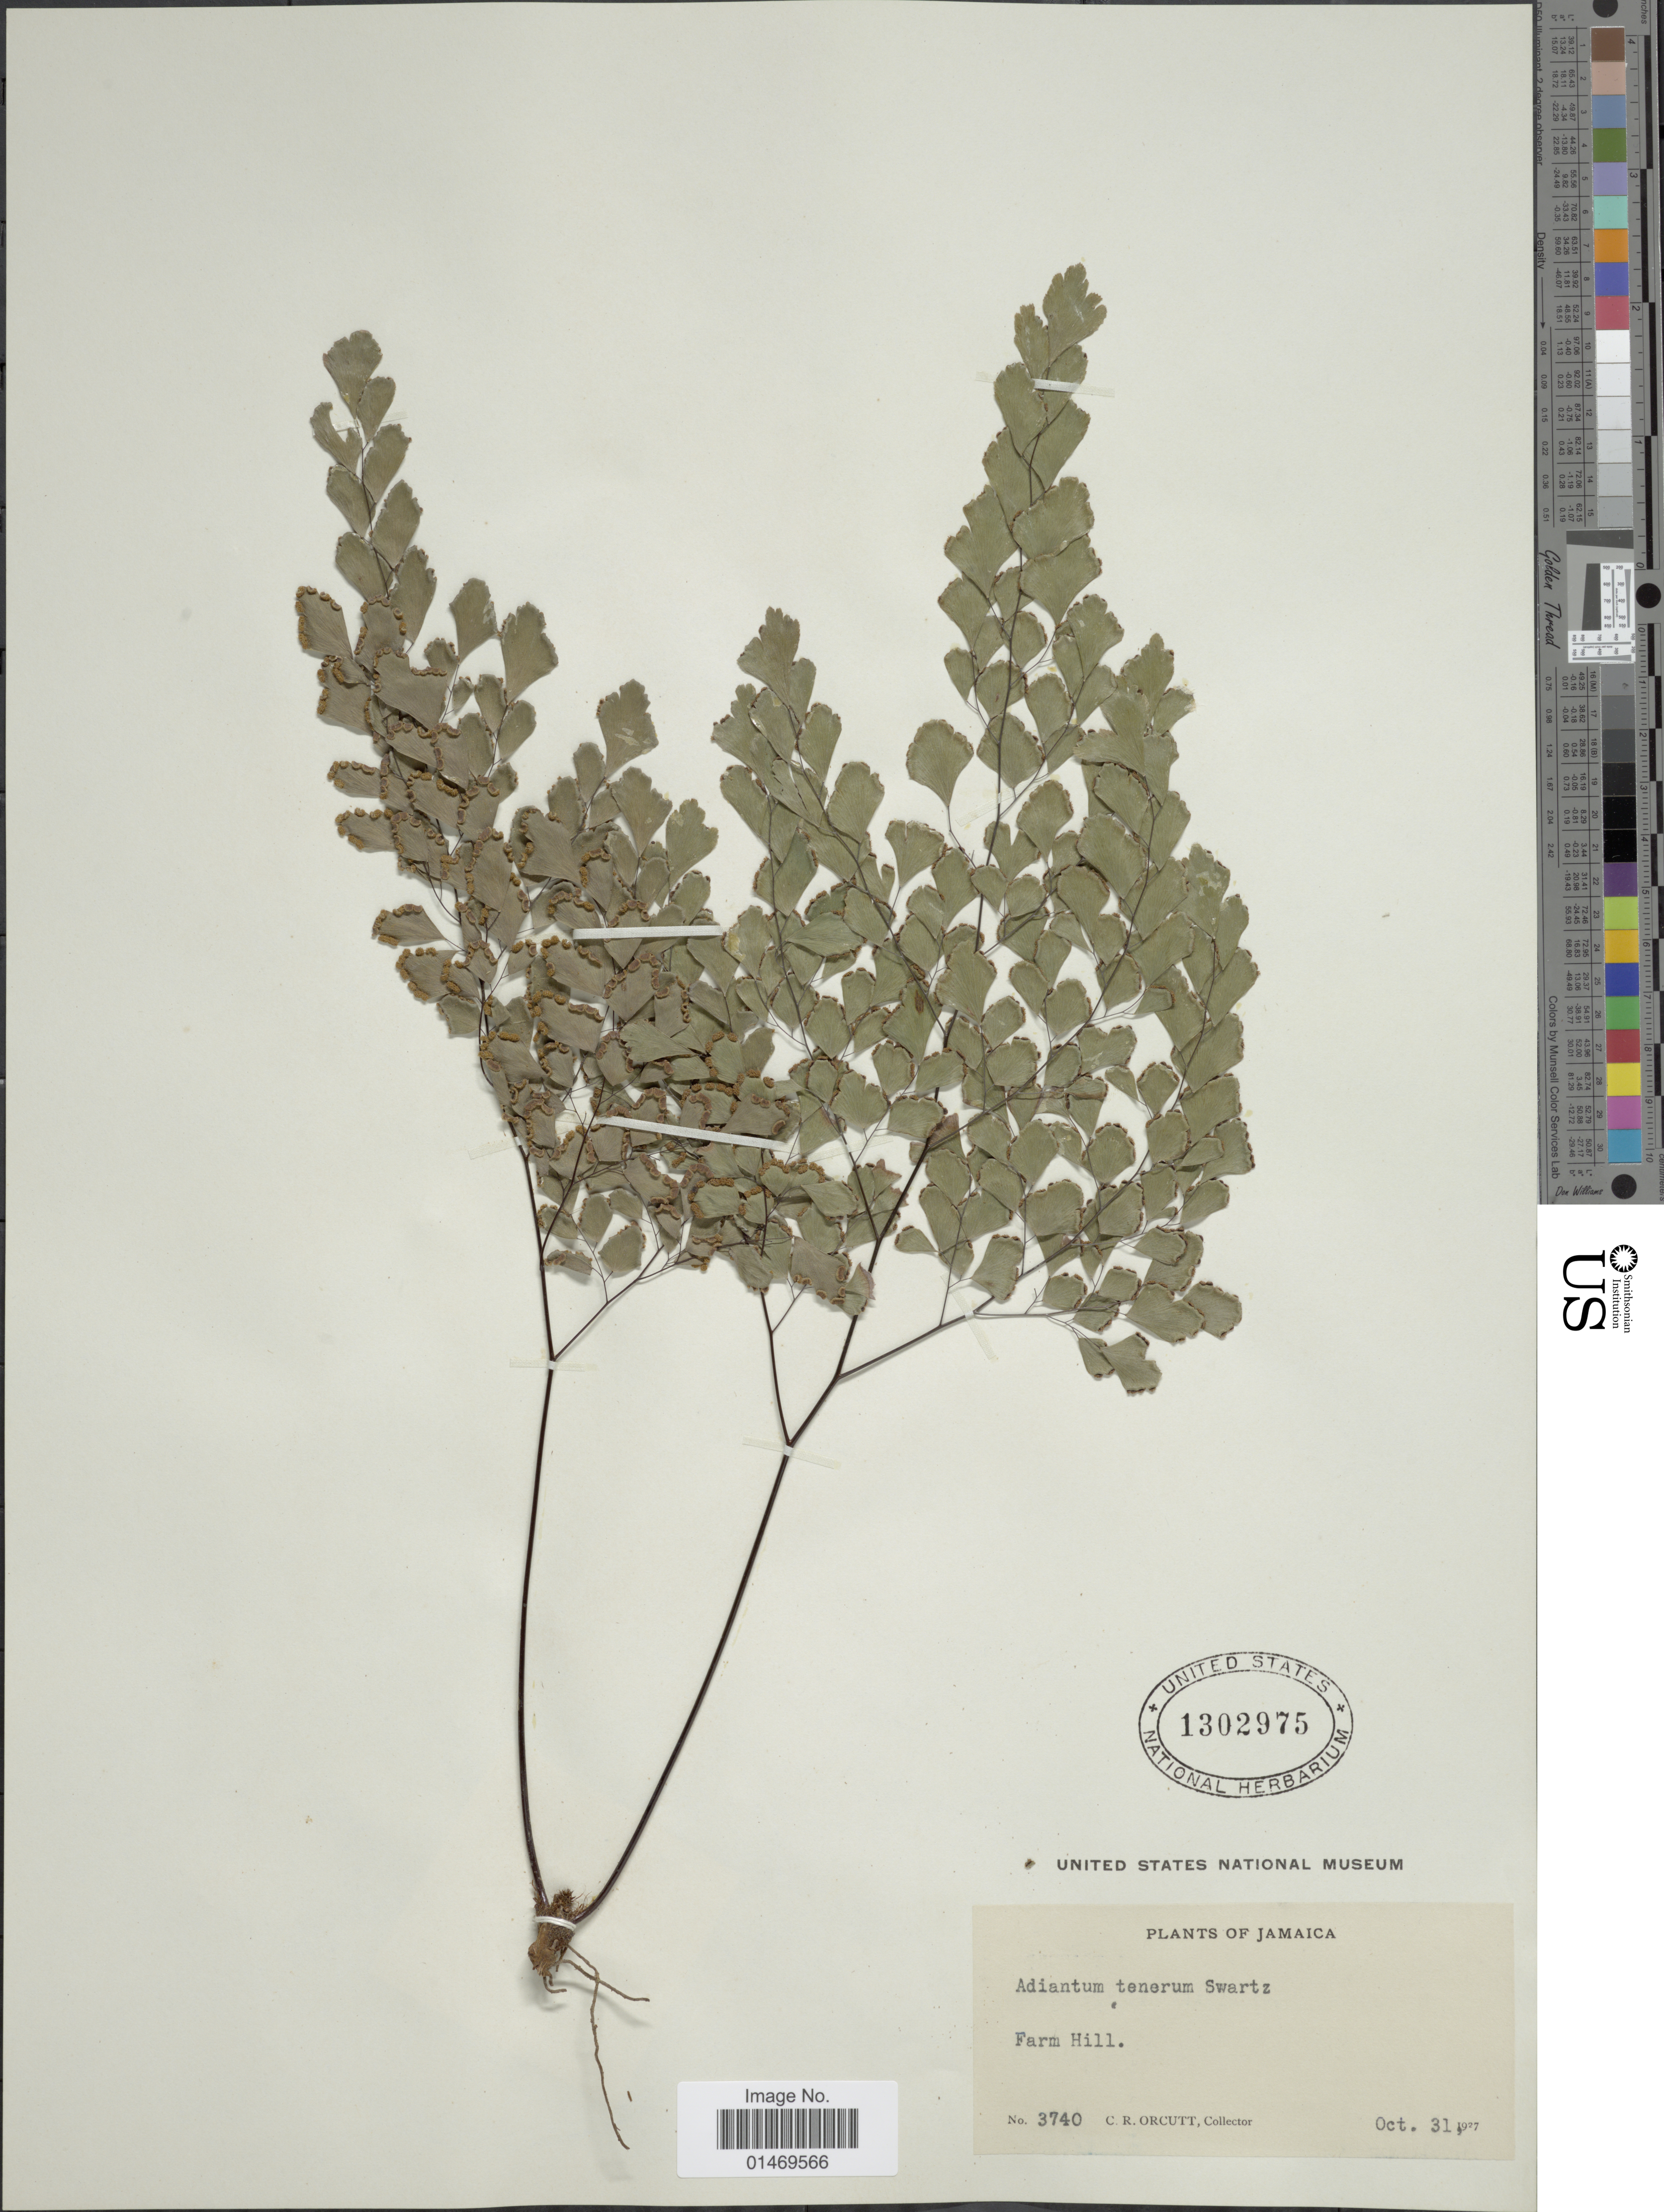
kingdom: Plantae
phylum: Tracheophyta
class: Polypodiopsida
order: Polypodiales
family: Pteridaceae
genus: Adiantum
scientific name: Adiantum tenerum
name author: Sw.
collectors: C. R. Orcutt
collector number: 3740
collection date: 1927-10-31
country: Jamaica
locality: Farm Hill.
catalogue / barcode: US 1302975